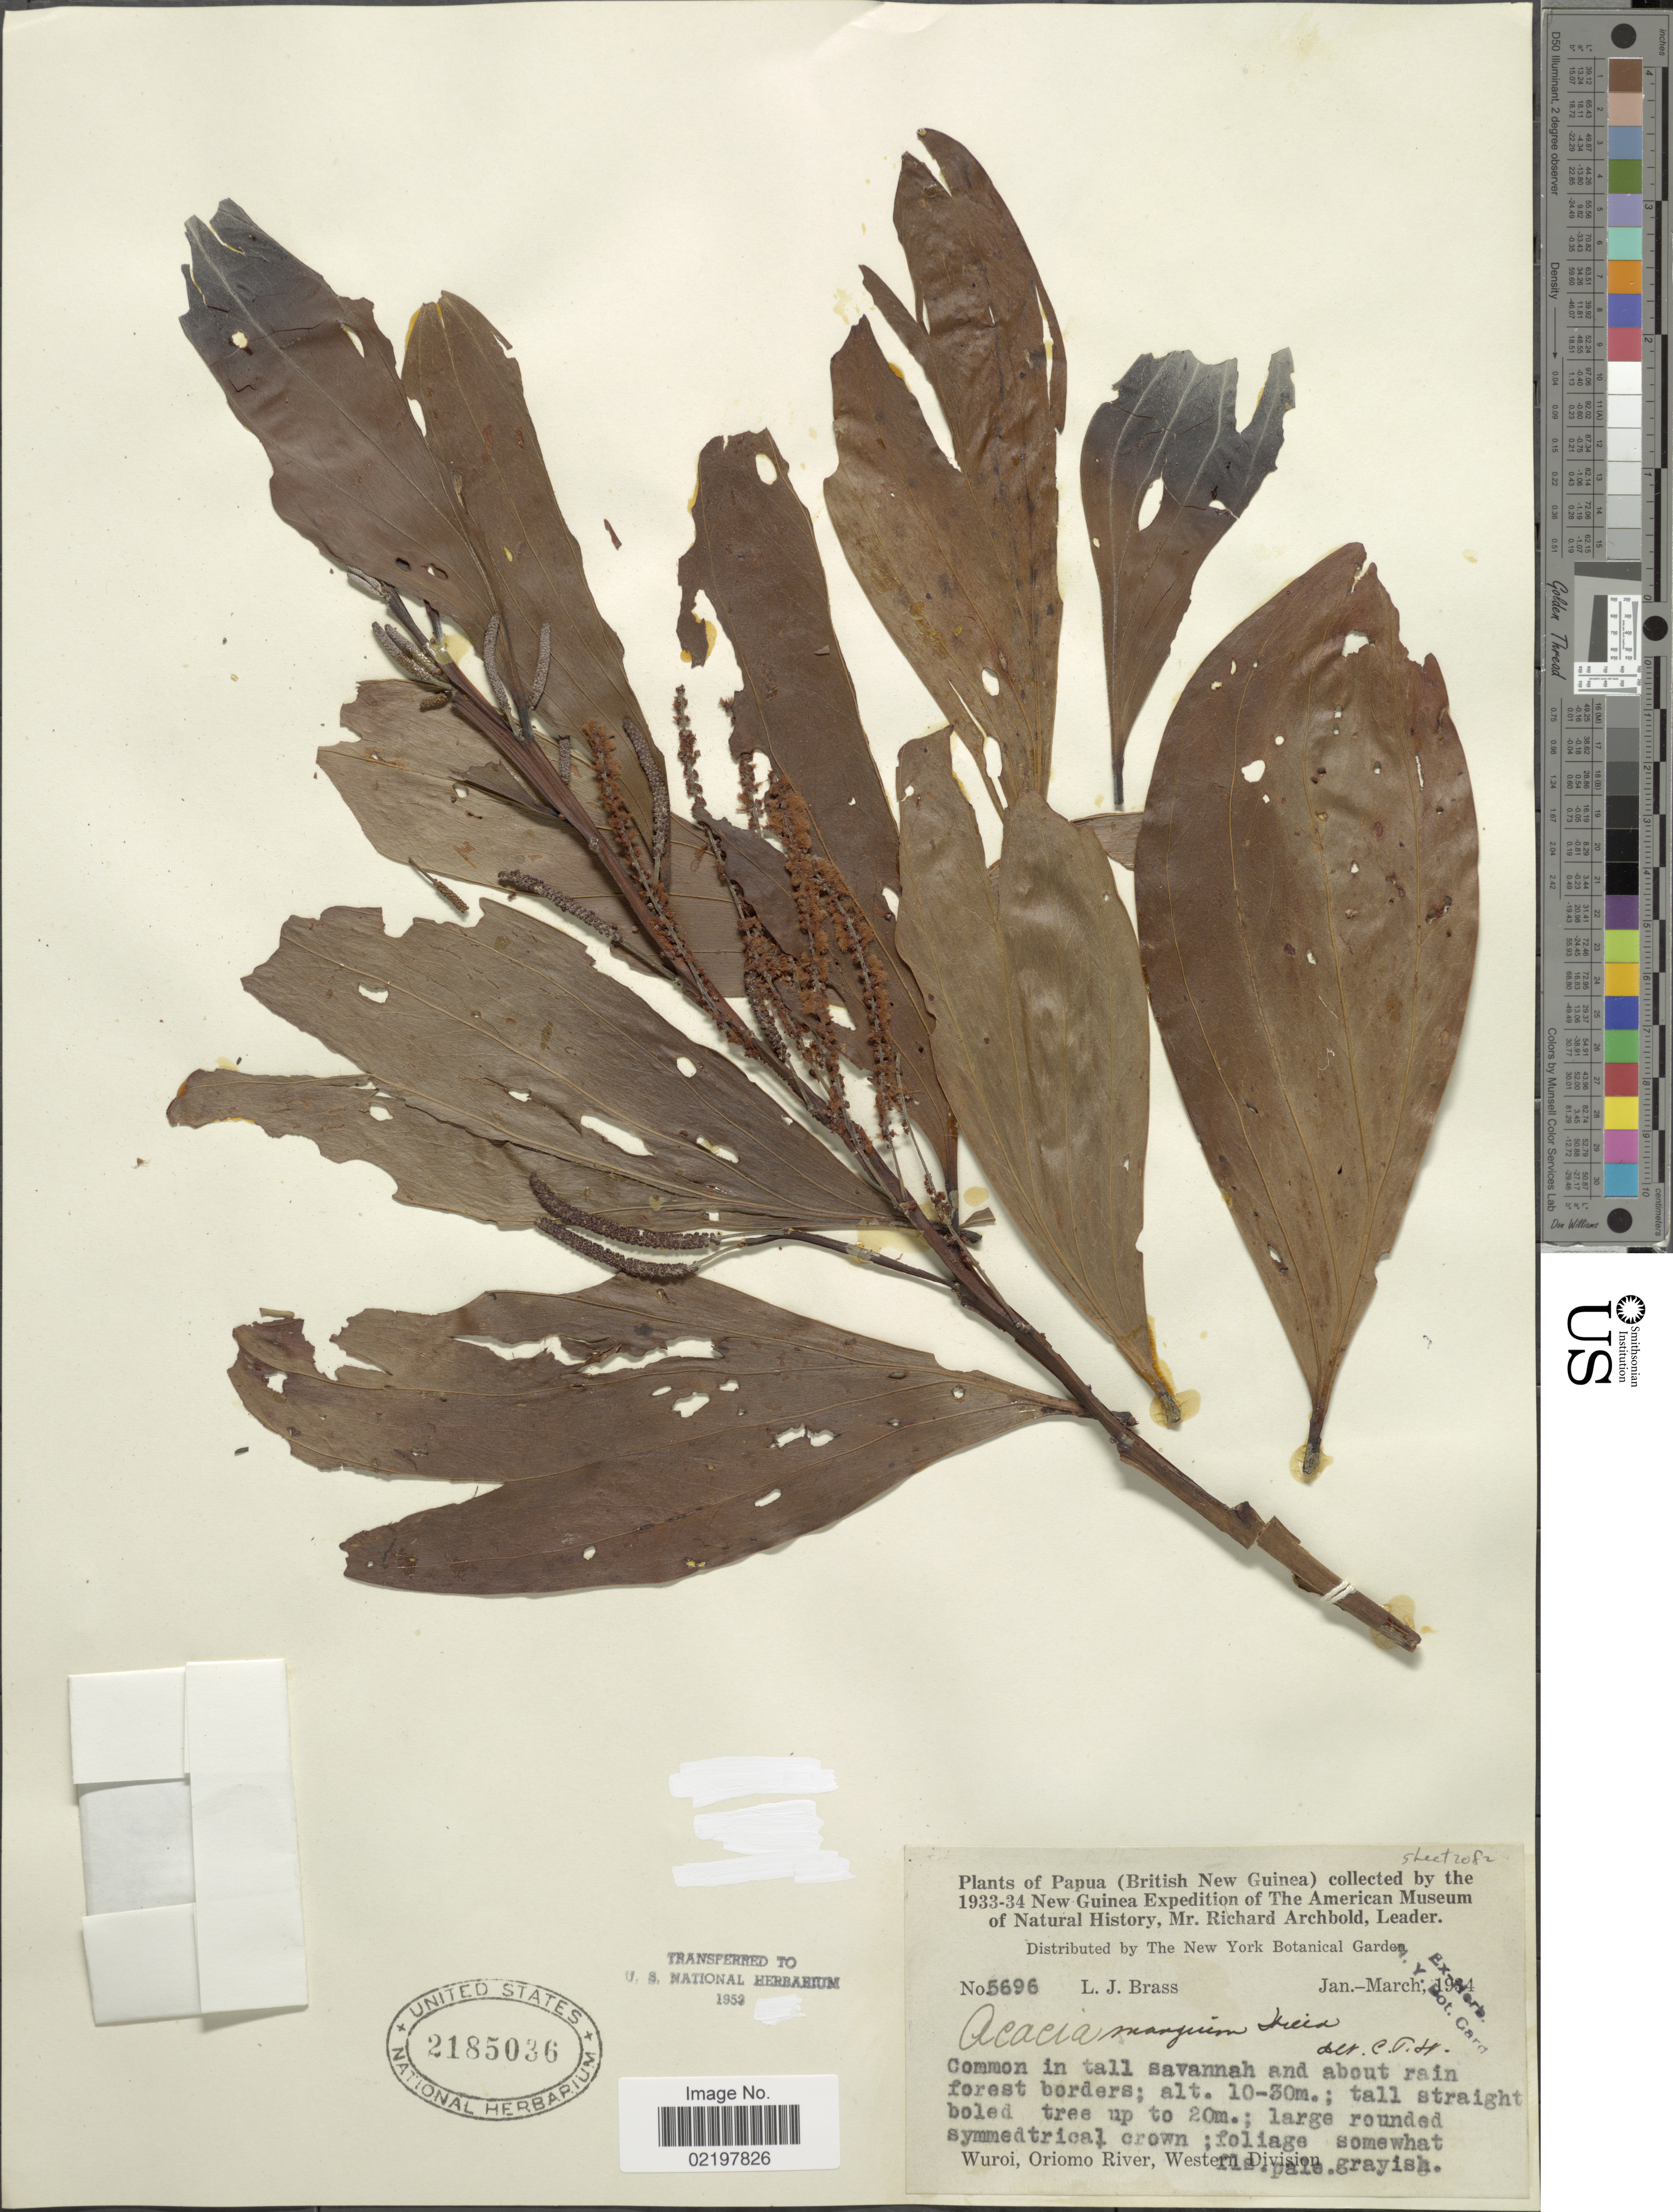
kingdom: Plantae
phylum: Tracheophyta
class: Magnoliopsida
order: Fabales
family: Fabaceae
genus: Acacia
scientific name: Acacia mangium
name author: Willd.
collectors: L. J. Brass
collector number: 5969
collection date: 1934-01/1934-03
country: Papua New Guinea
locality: Papua (British New Guinea), Wuroi, Oriomo River, Western Division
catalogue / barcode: US 2185036